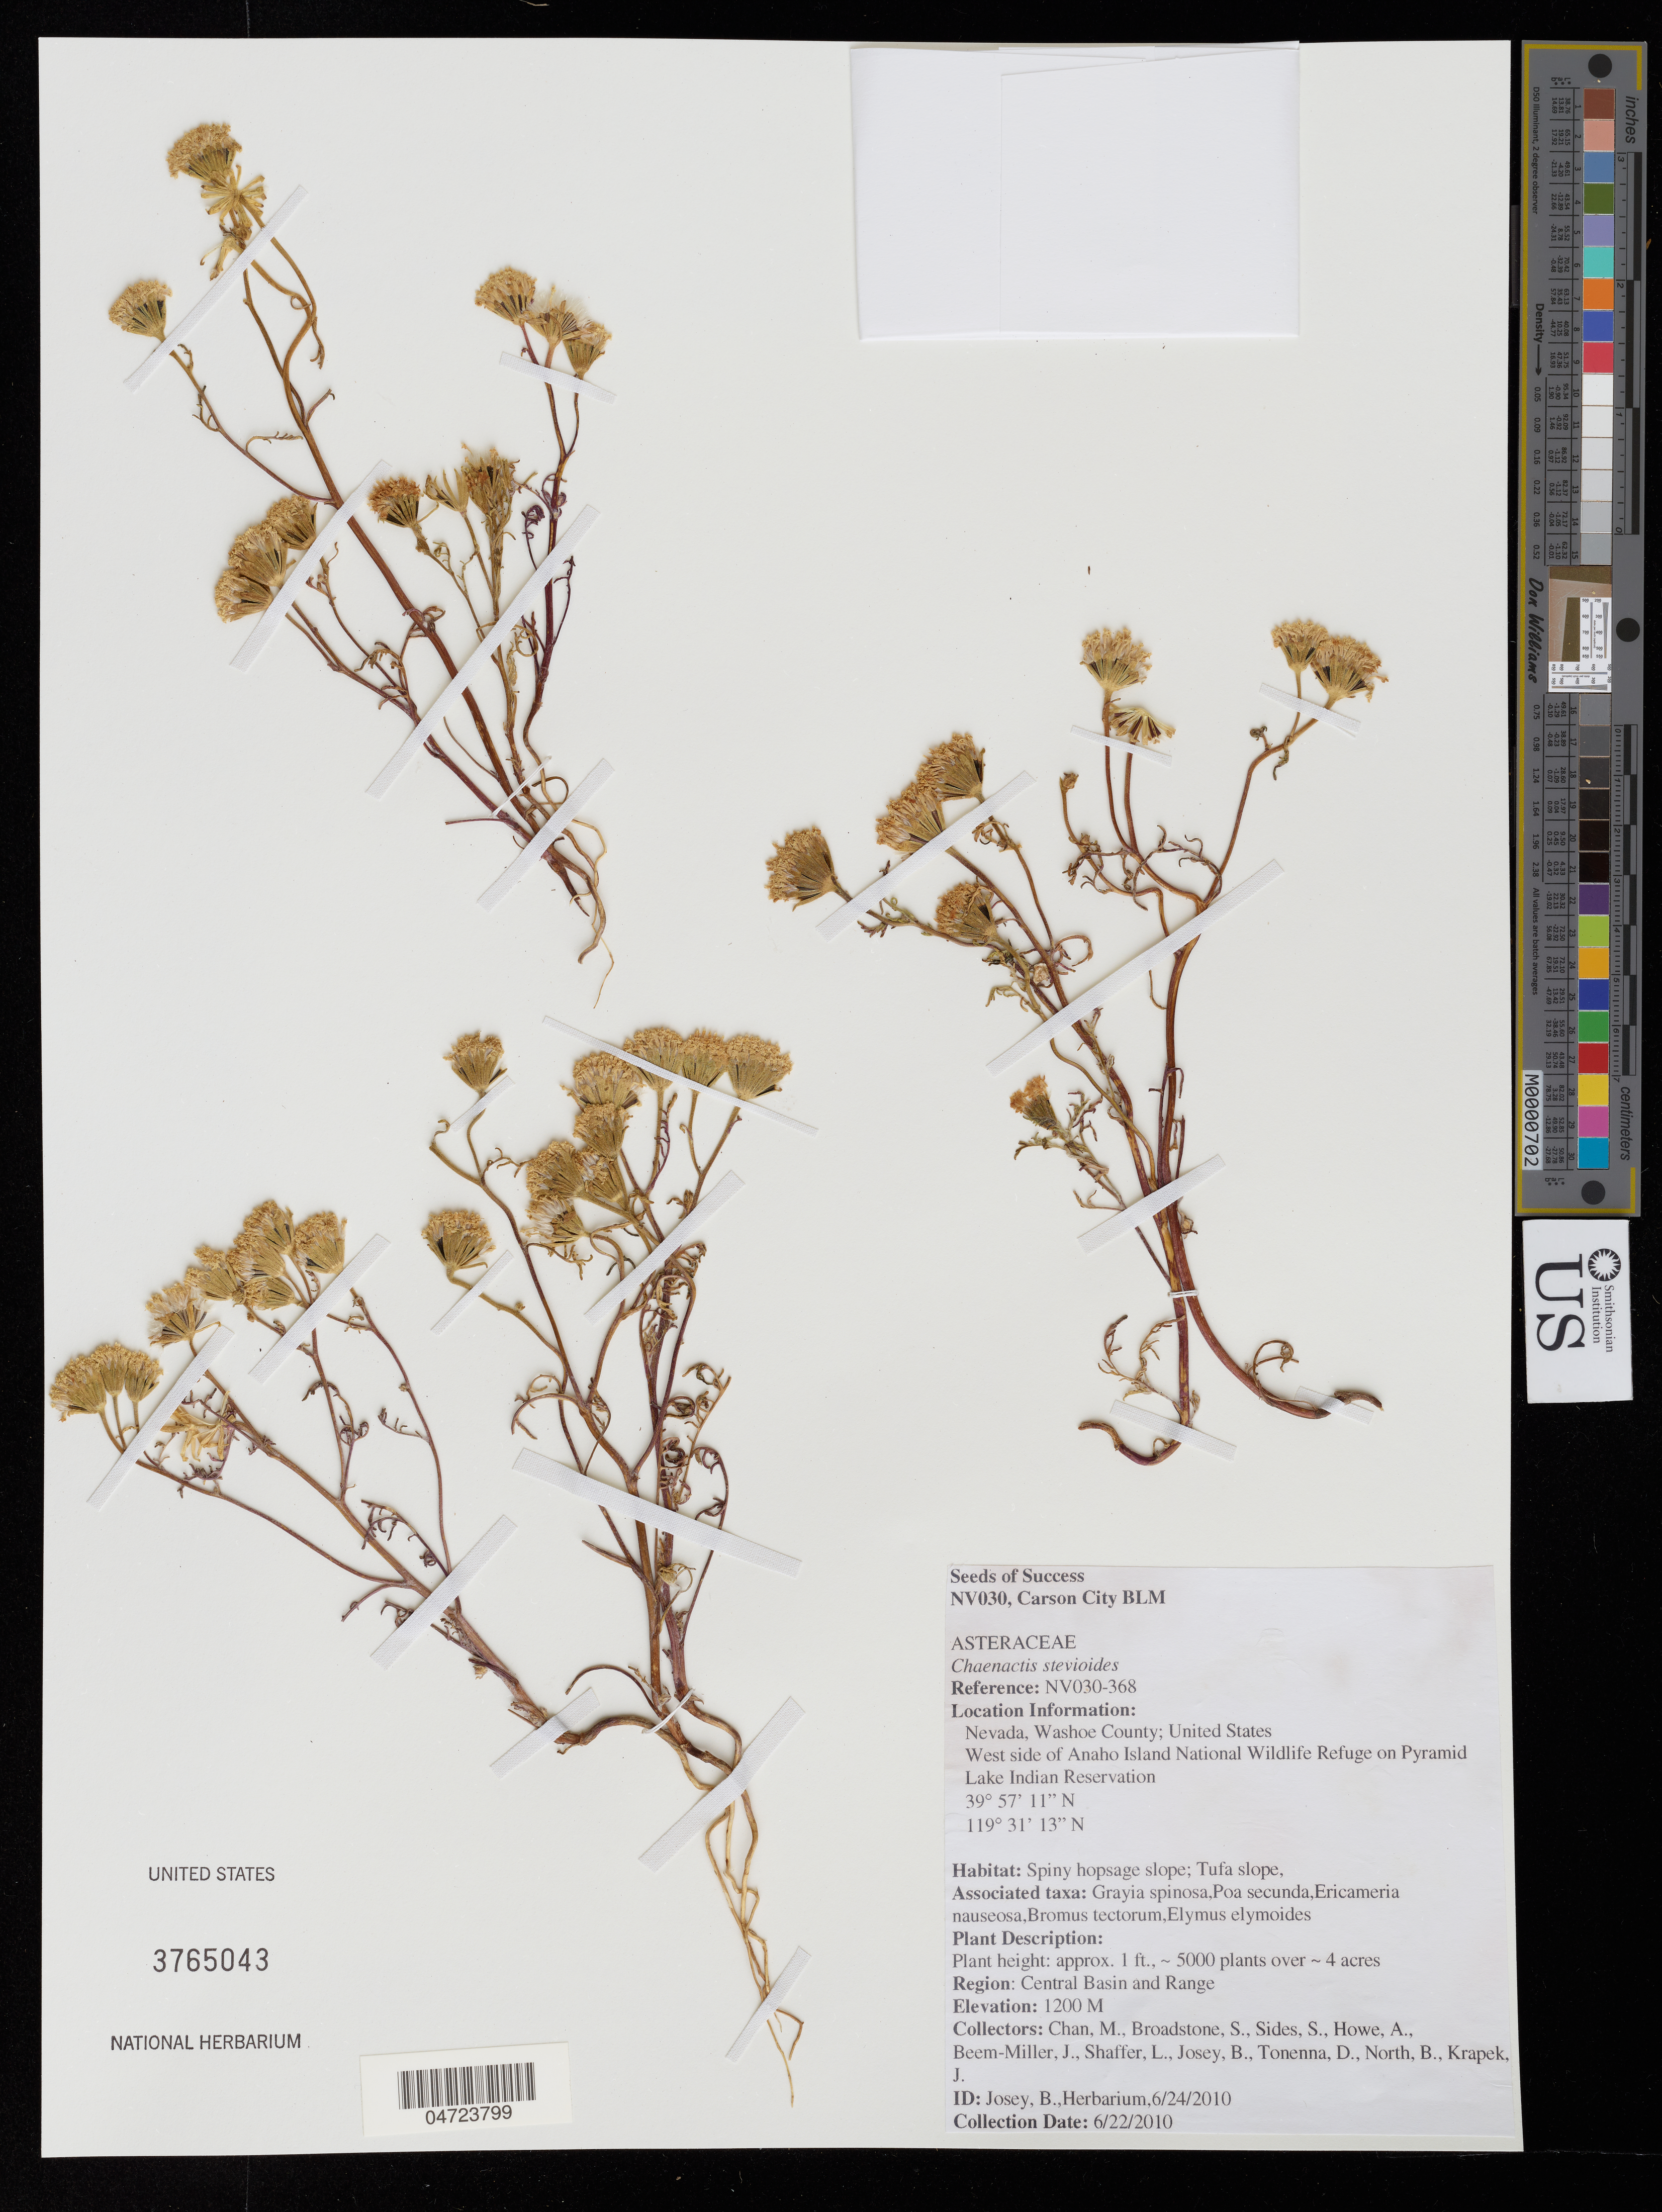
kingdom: Plantae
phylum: Tracheophyta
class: Magnoliopsida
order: Asterales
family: Asteraceae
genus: Chaenactis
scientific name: Chaenactis stevioides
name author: Hook. & Arn.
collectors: M. Chan, S. Broadstone, S. Sides, A. Howe & et al.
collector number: NV030-368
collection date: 2010-06-22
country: United States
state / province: Nevada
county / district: Washoe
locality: Washoe County. West side of Anaho Island National Wildlife Refuge on Pyramid Lake Indian Reservation. Region: Central Basin and Range.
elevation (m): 1200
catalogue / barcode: US 3765043